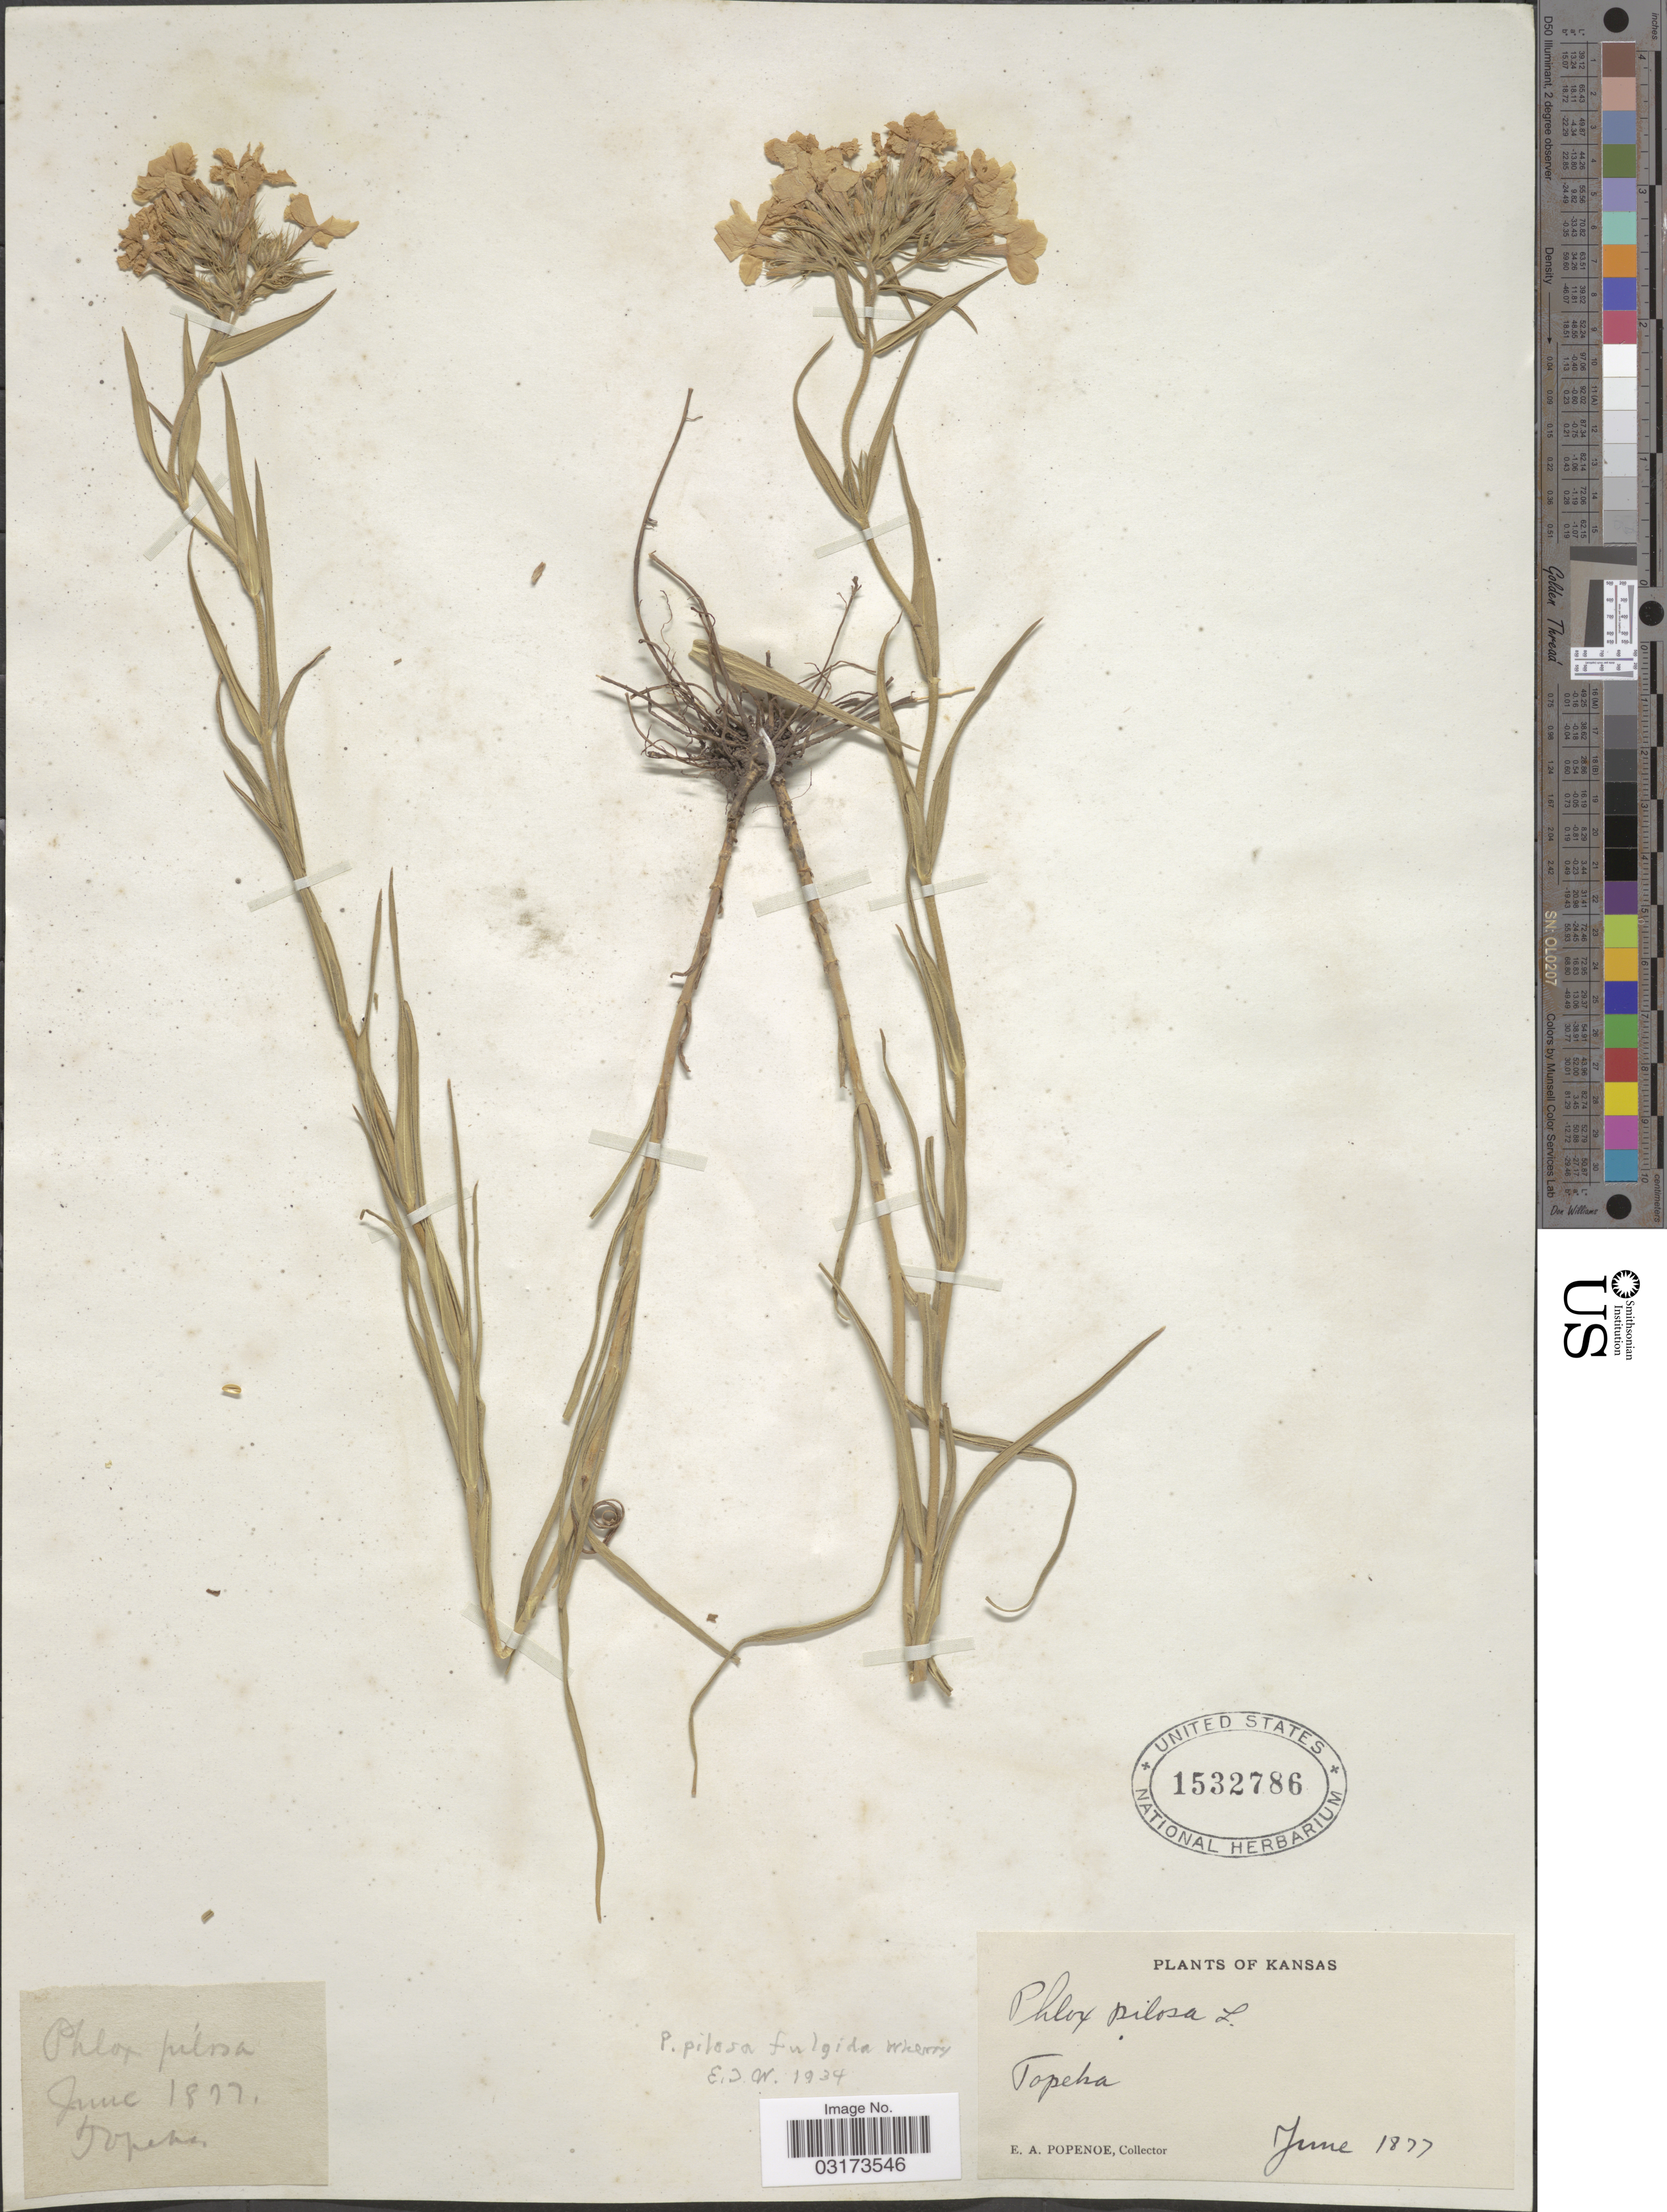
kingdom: Plantae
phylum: Tracheophyta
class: Magnoliopsida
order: Ericales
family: Polemoniaceae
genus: Phlox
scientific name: Phlox pilosa subsp. fulgida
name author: (Wherry) Wherry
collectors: E. A. Popenoe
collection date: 1877-06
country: United States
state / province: Kansas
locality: Topeka.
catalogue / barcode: US 1532786